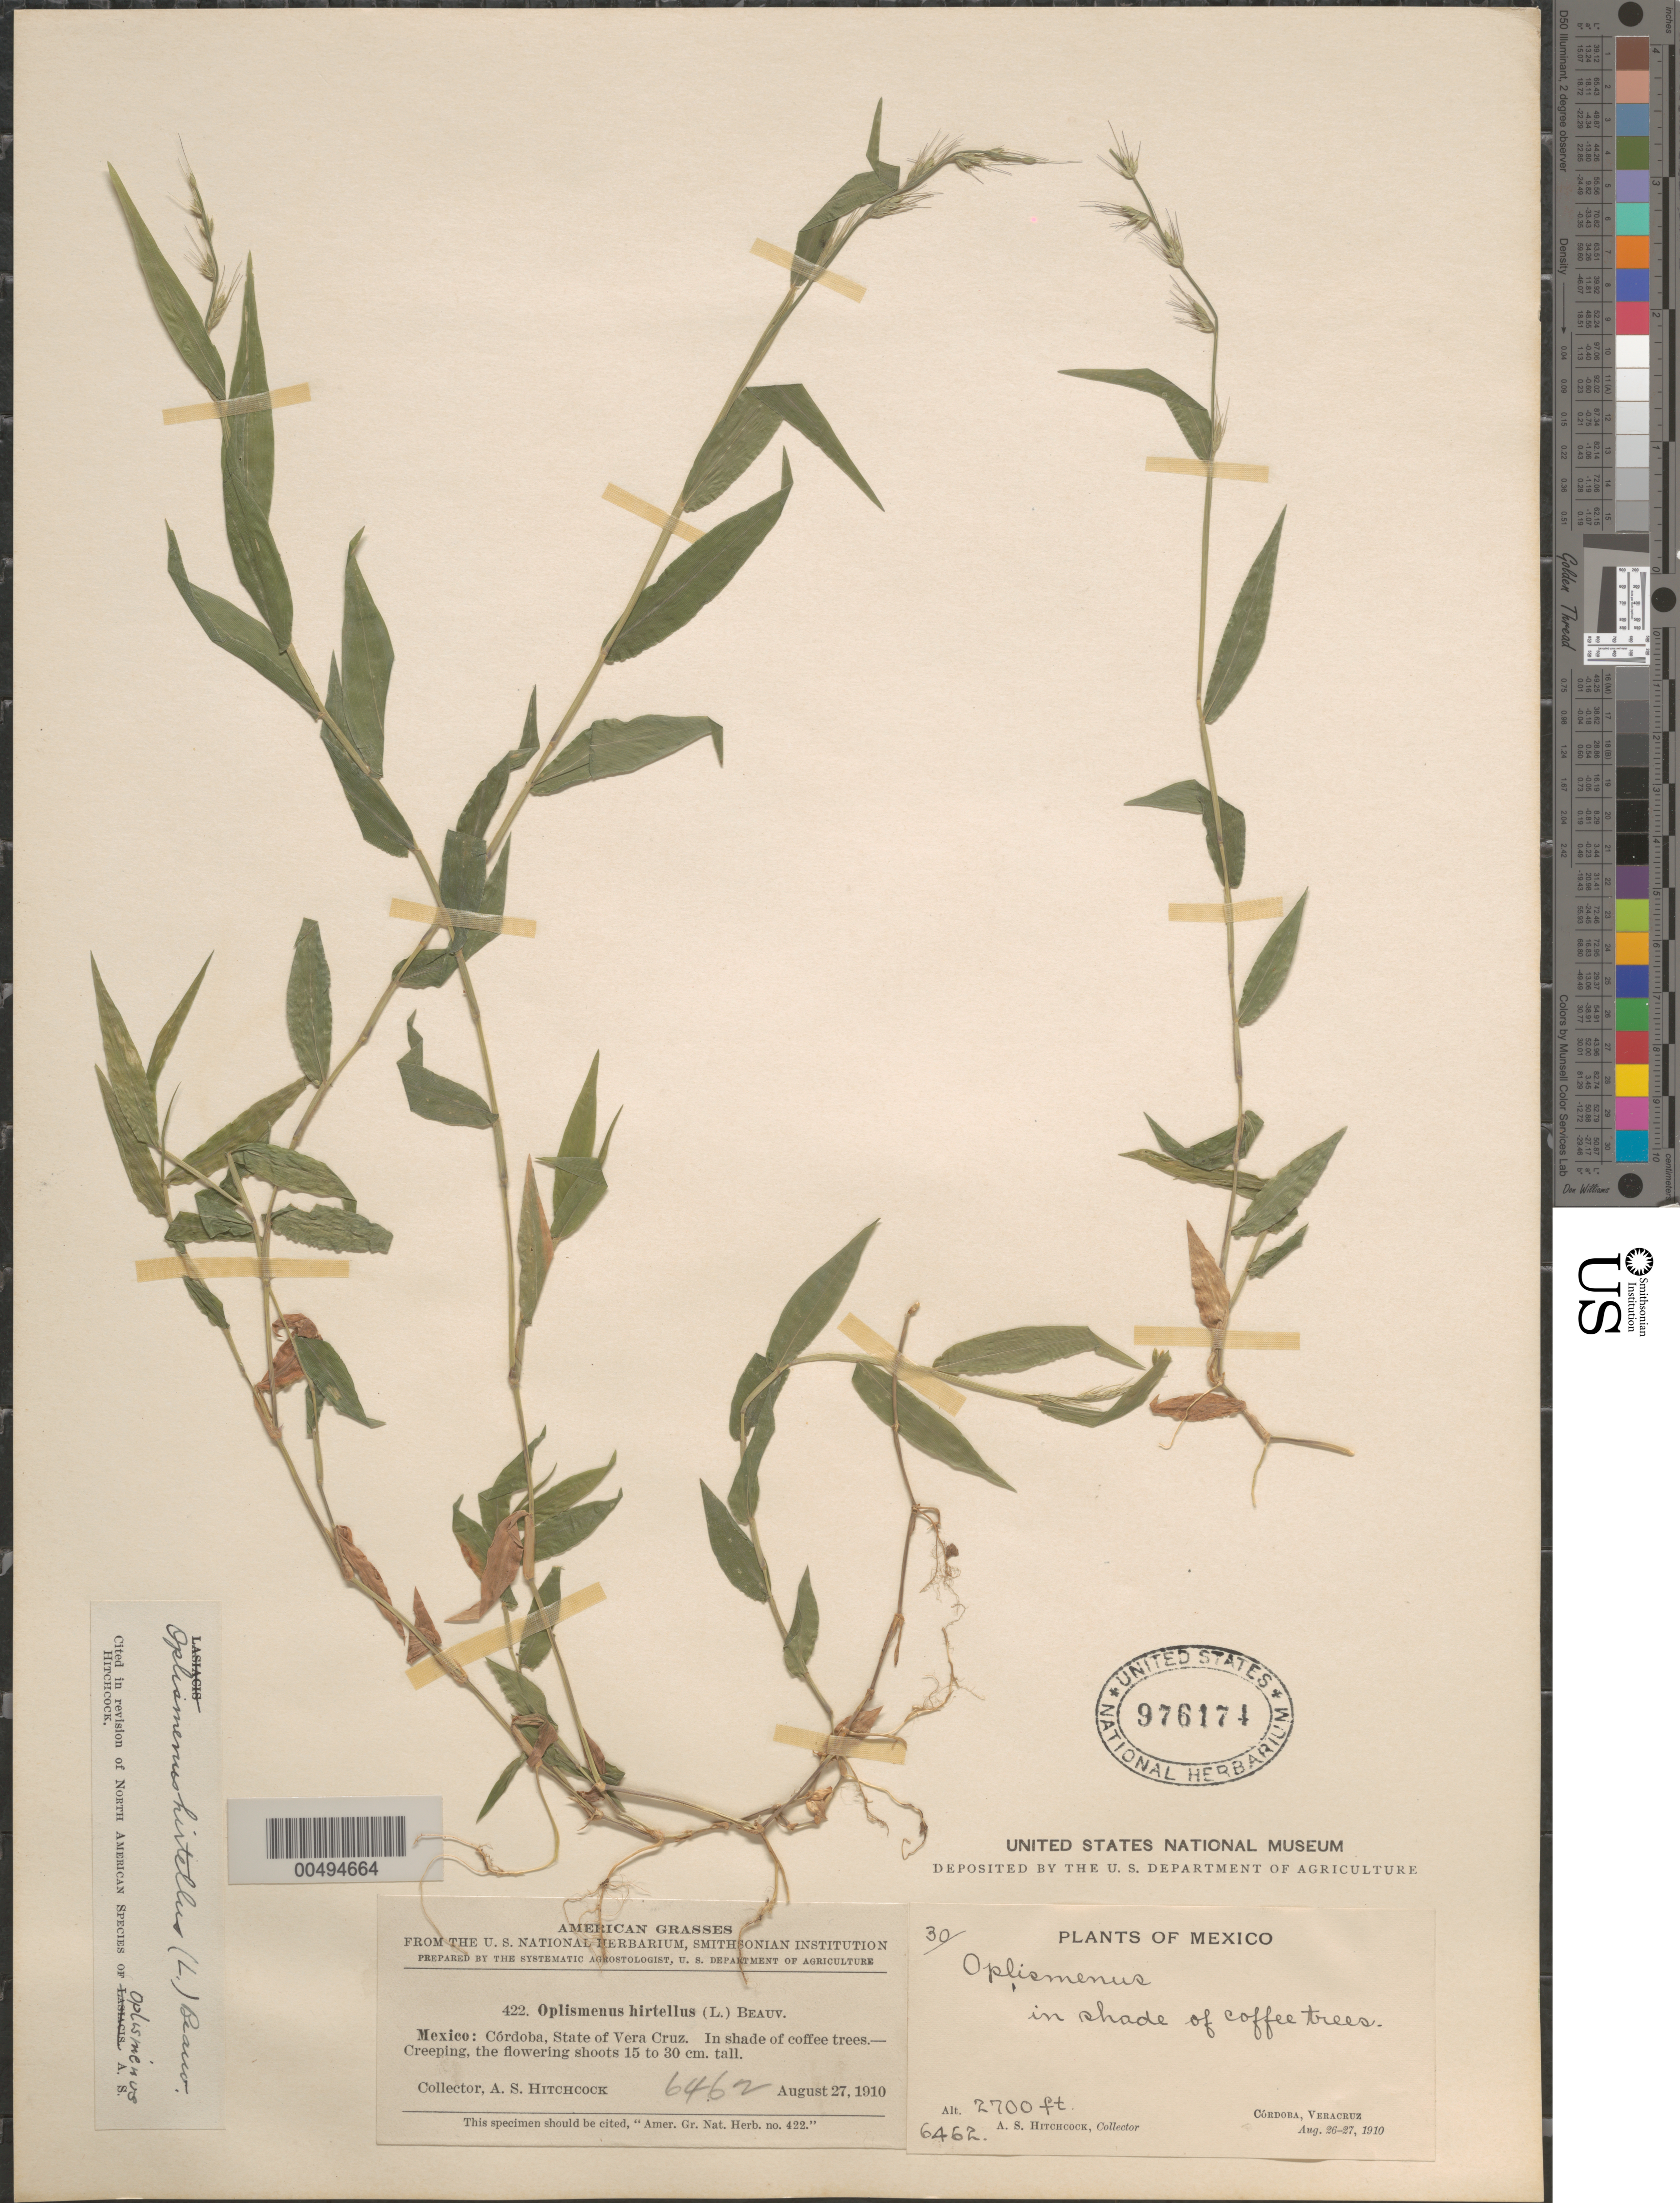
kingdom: Plantae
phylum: Tracheophyta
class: Liliopsida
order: Poales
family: Poaceae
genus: Oplismenus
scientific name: Oplismenus hirtellus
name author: (L.) P. Beauv.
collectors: A. S. Hitchcock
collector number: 6462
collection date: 1910-08-26/1910-08-27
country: Mexico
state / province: Veracruz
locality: Cordoba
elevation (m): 823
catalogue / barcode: US 976174